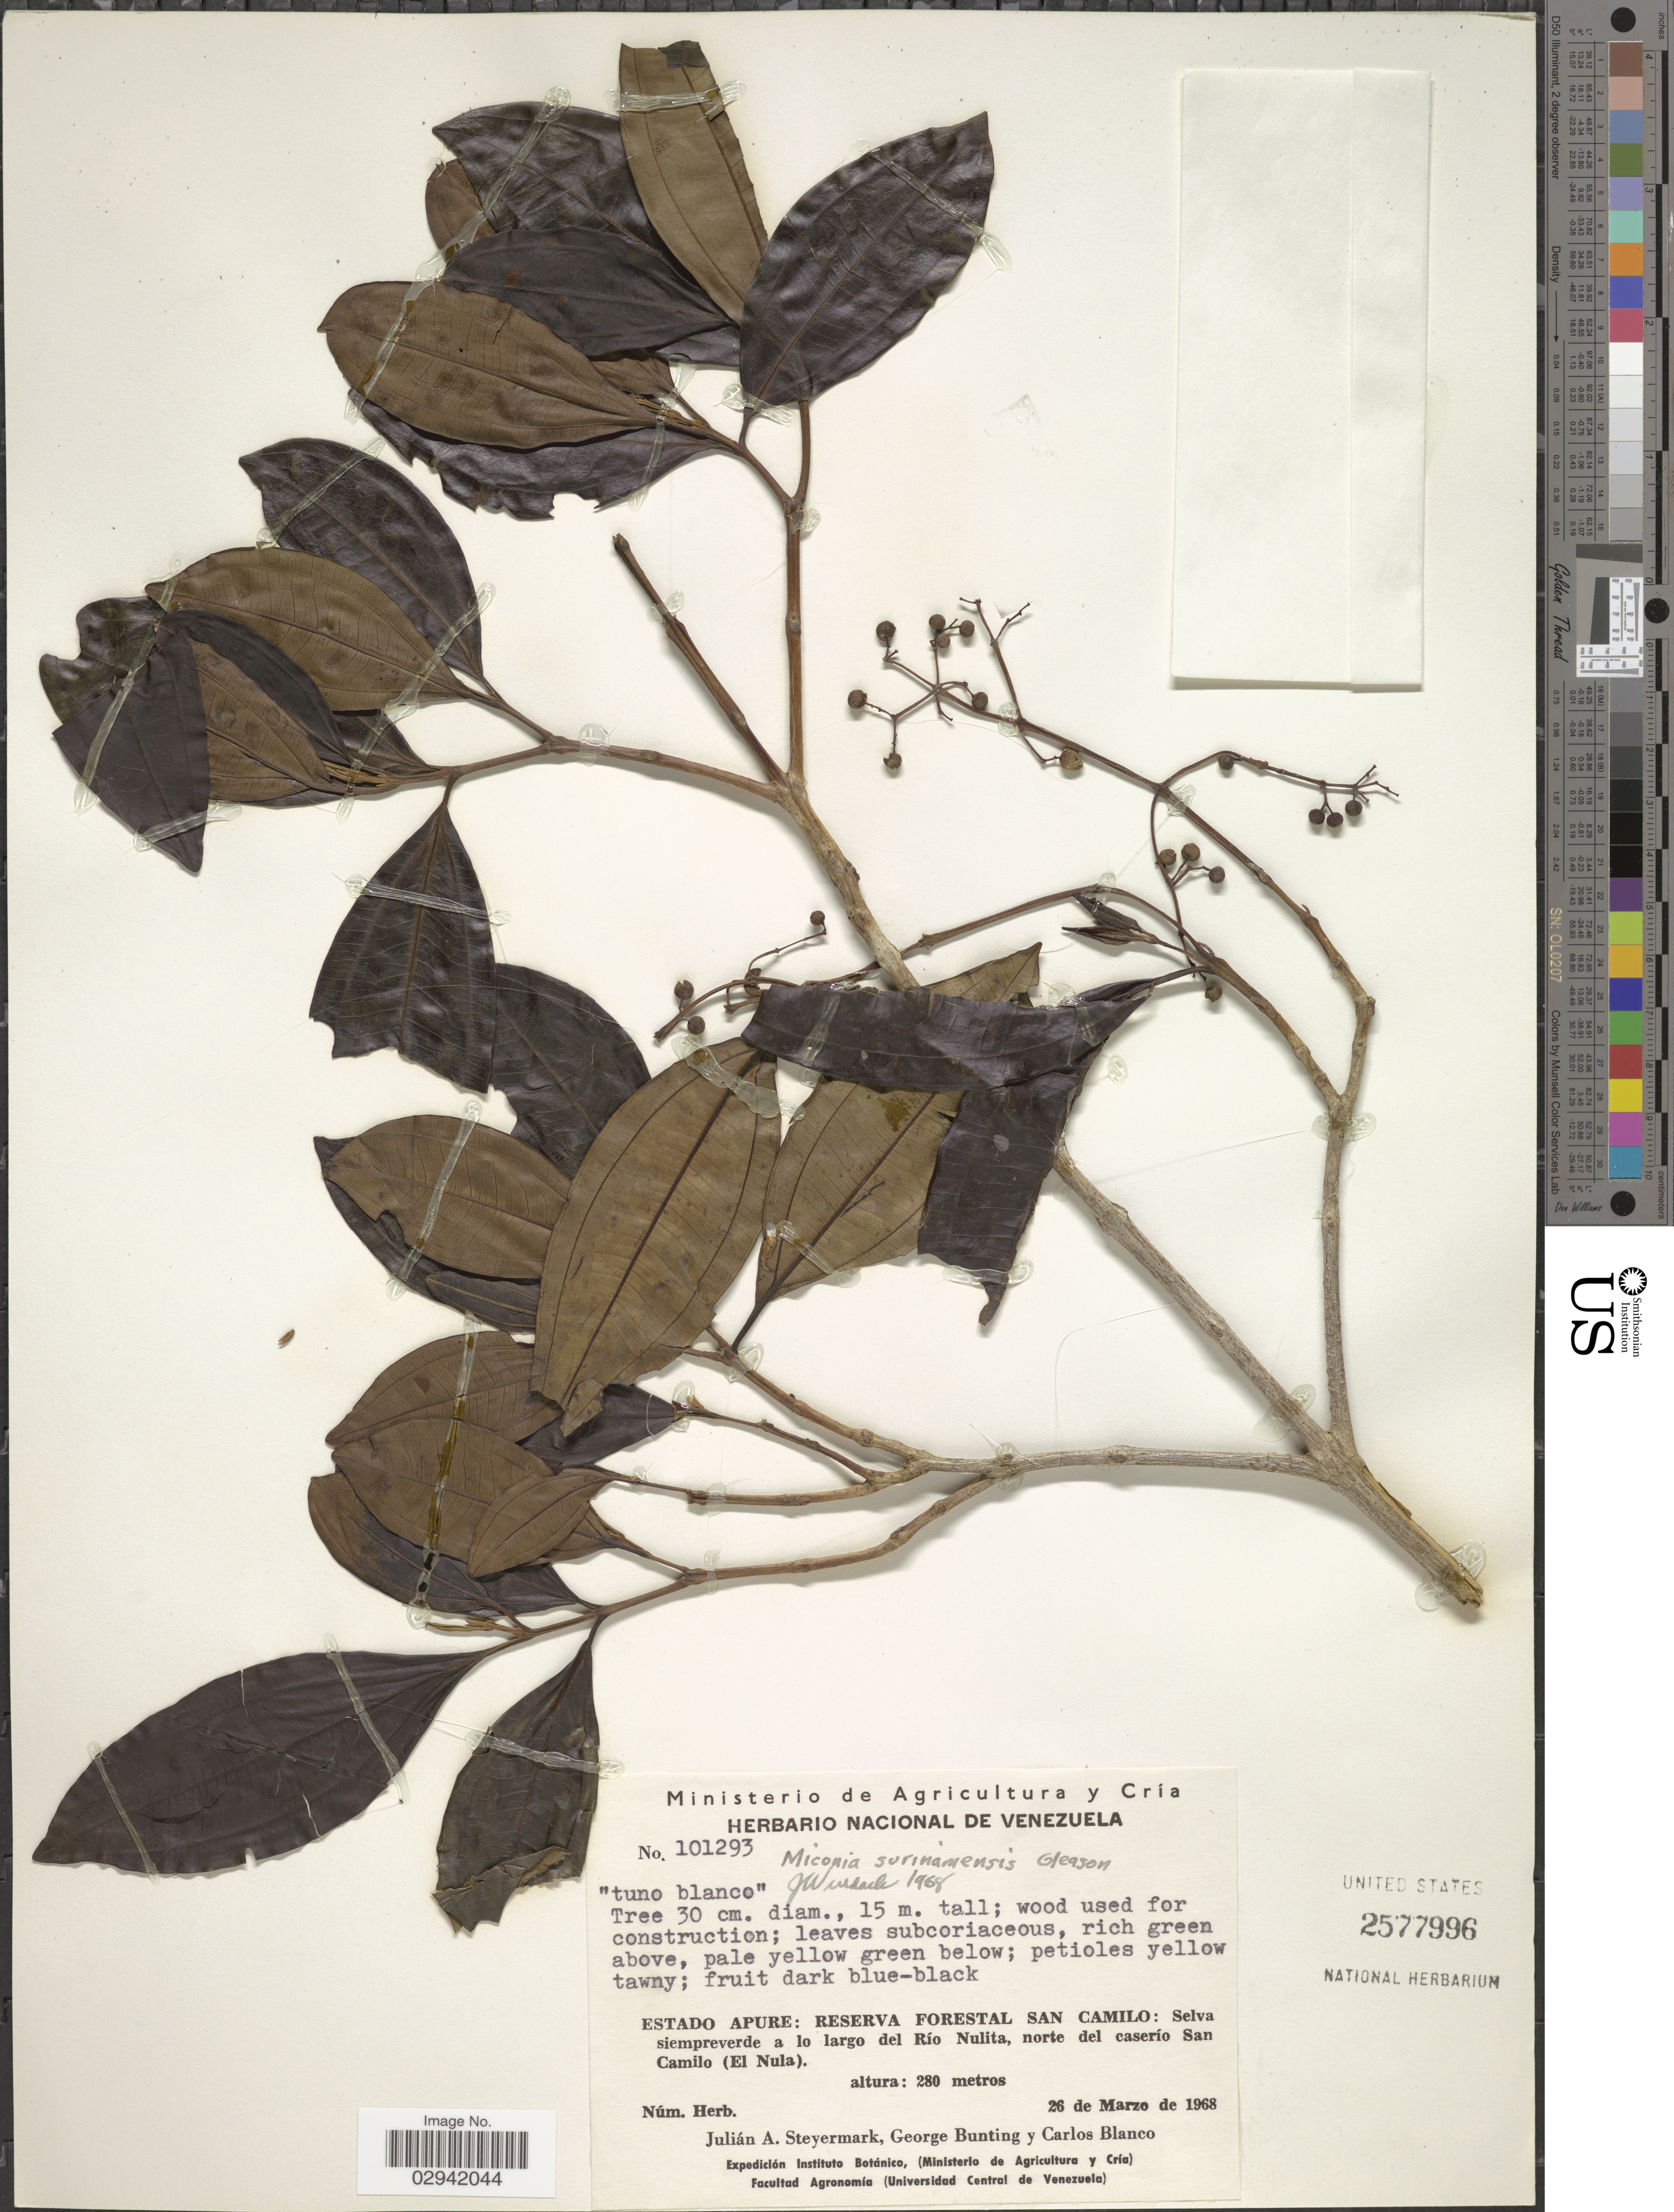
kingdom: Plantae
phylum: Tracheophyta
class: Magnoliopsida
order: Myrtales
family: Melastomataceae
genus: Miconia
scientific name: Miconia poeppigii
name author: Triana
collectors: J. Steyermark, G. S. Bunting & C. Blanco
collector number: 101293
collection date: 1968-03-26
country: Venezuela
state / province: Apure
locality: Reserva Forestal San Camilo: Selva siempreverde a lo largo del Río Nulita, norte del caserío San Camilo (El Nula).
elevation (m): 280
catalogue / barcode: US 2577996